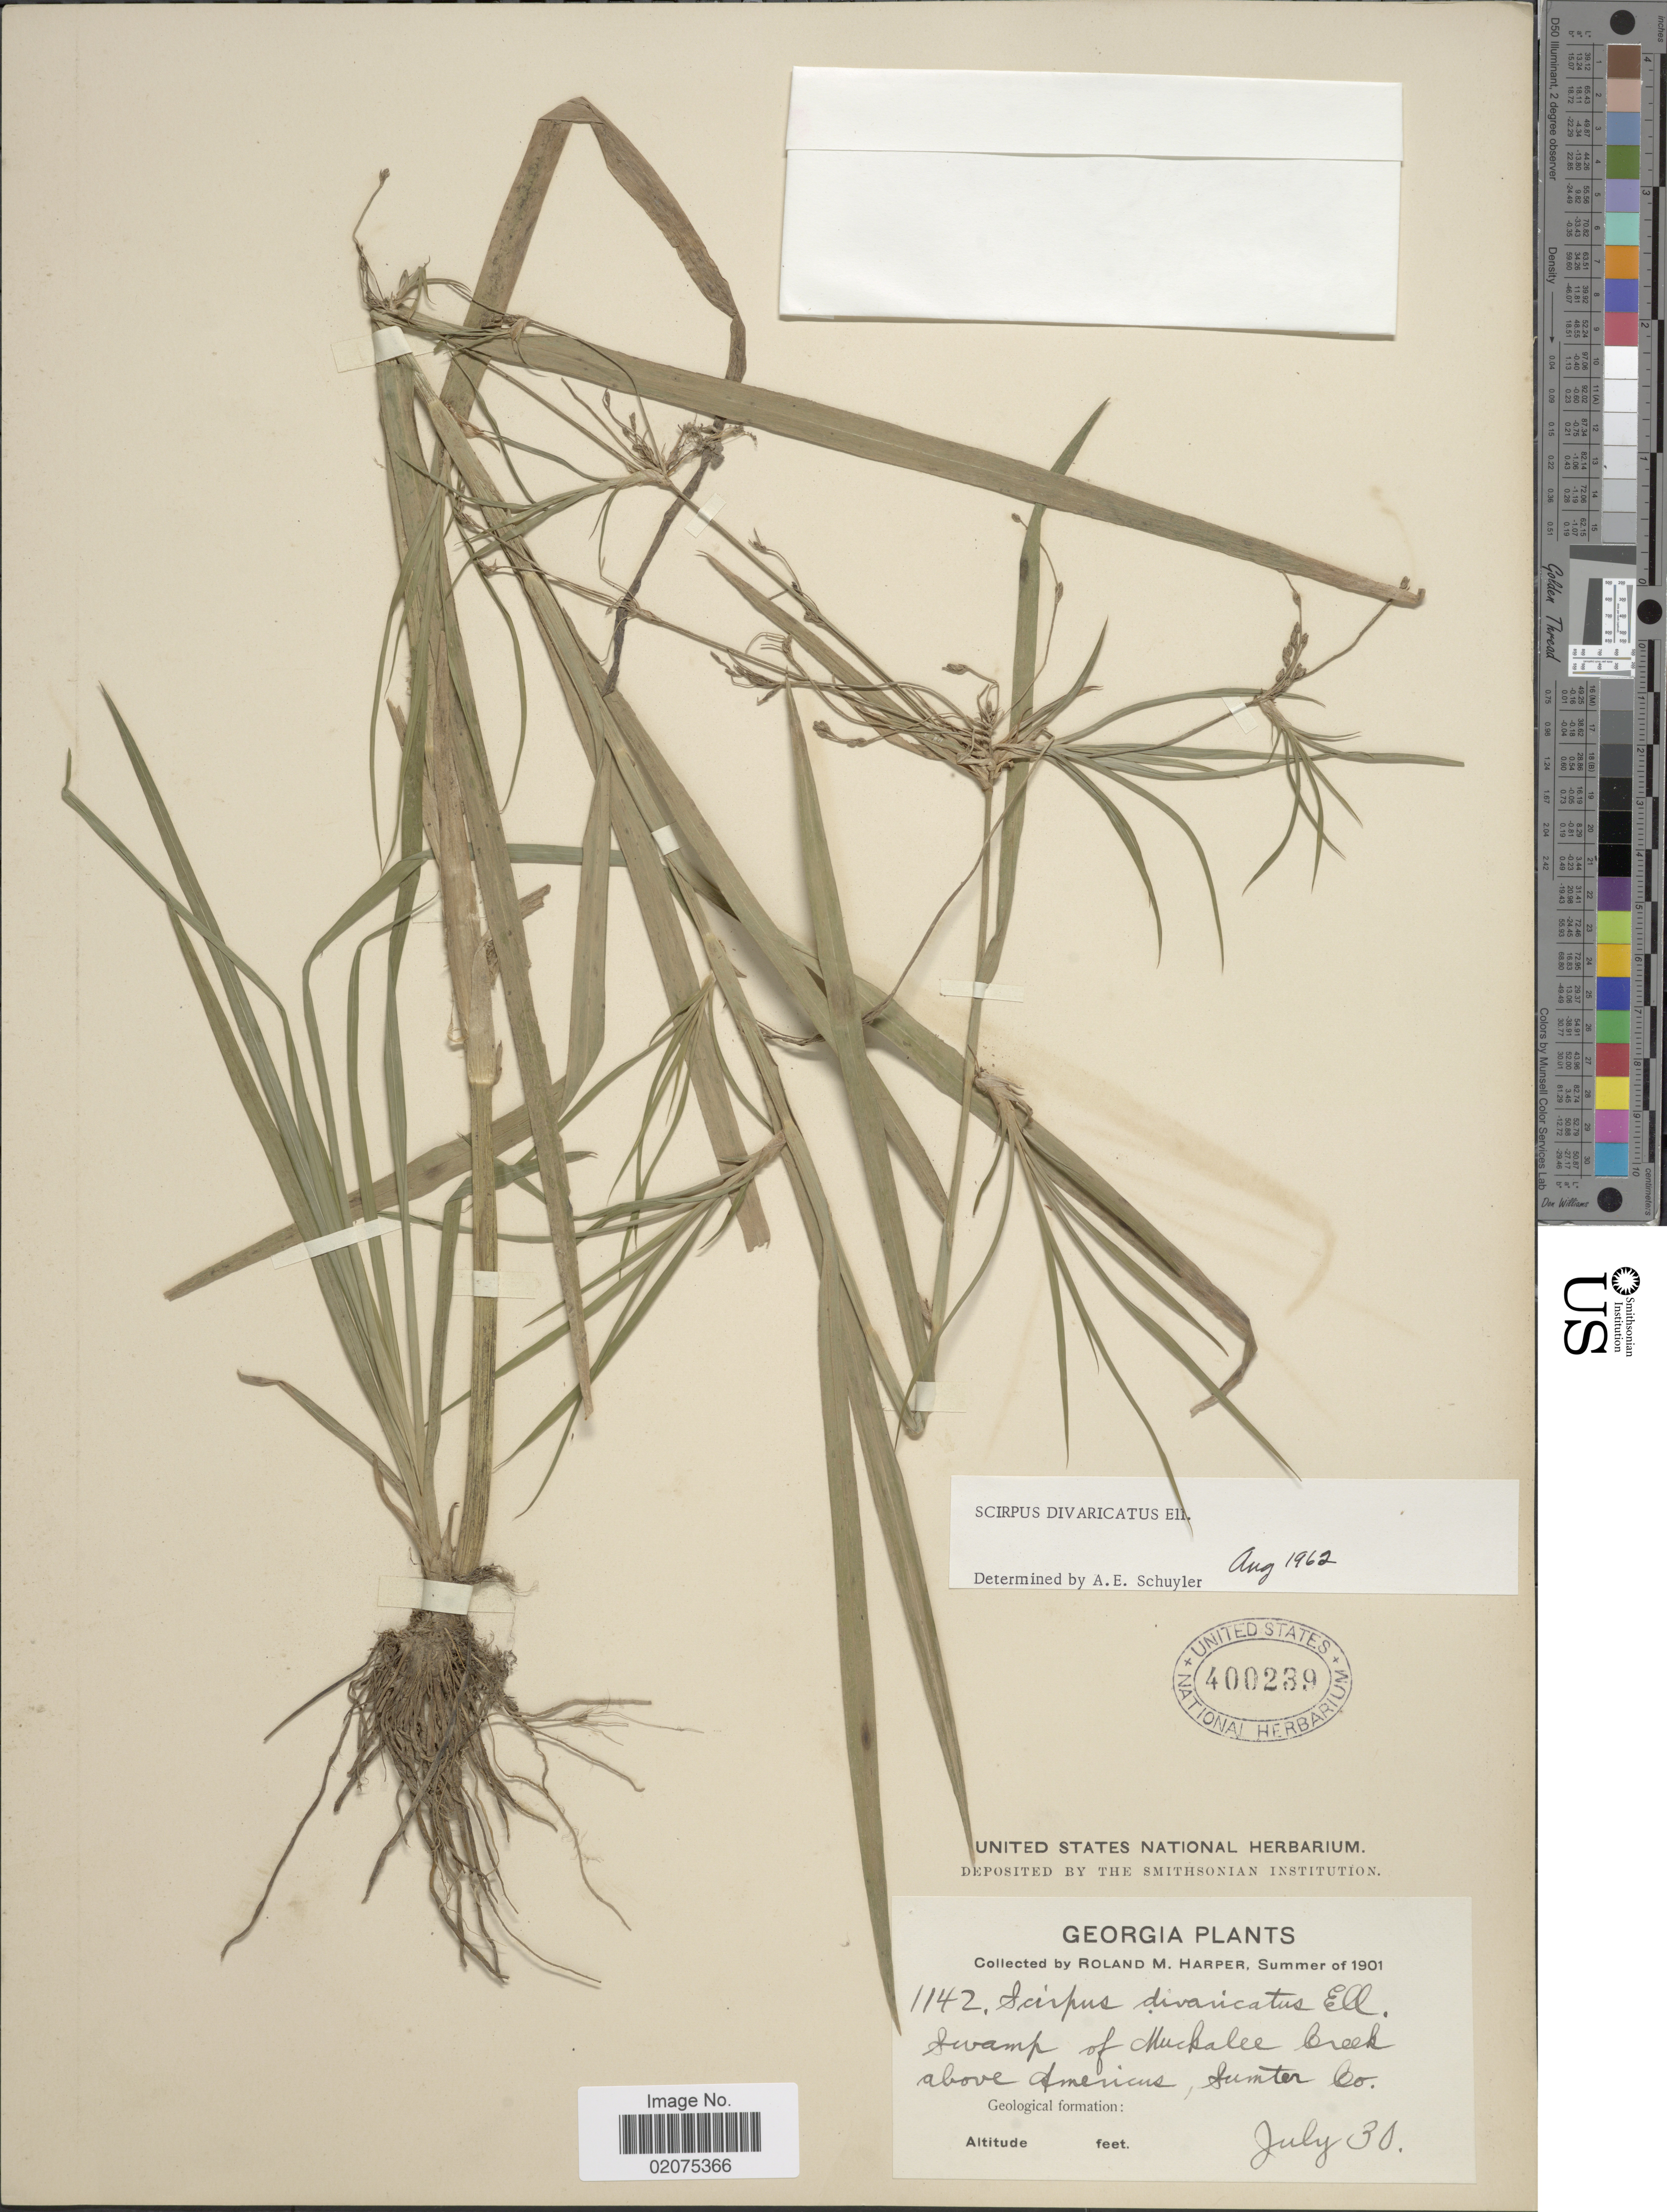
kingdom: Plantae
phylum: Tracheophyta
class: Liliopsida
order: Poales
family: Cyperaceae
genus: Scirpus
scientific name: Scirpus divaricatus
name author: Elliott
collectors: R. M. Harper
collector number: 1142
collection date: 1901-07-30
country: United States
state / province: Georgia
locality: Swamp of Muckalee Creek above Americans, Sumter Co.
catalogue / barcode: US 400239